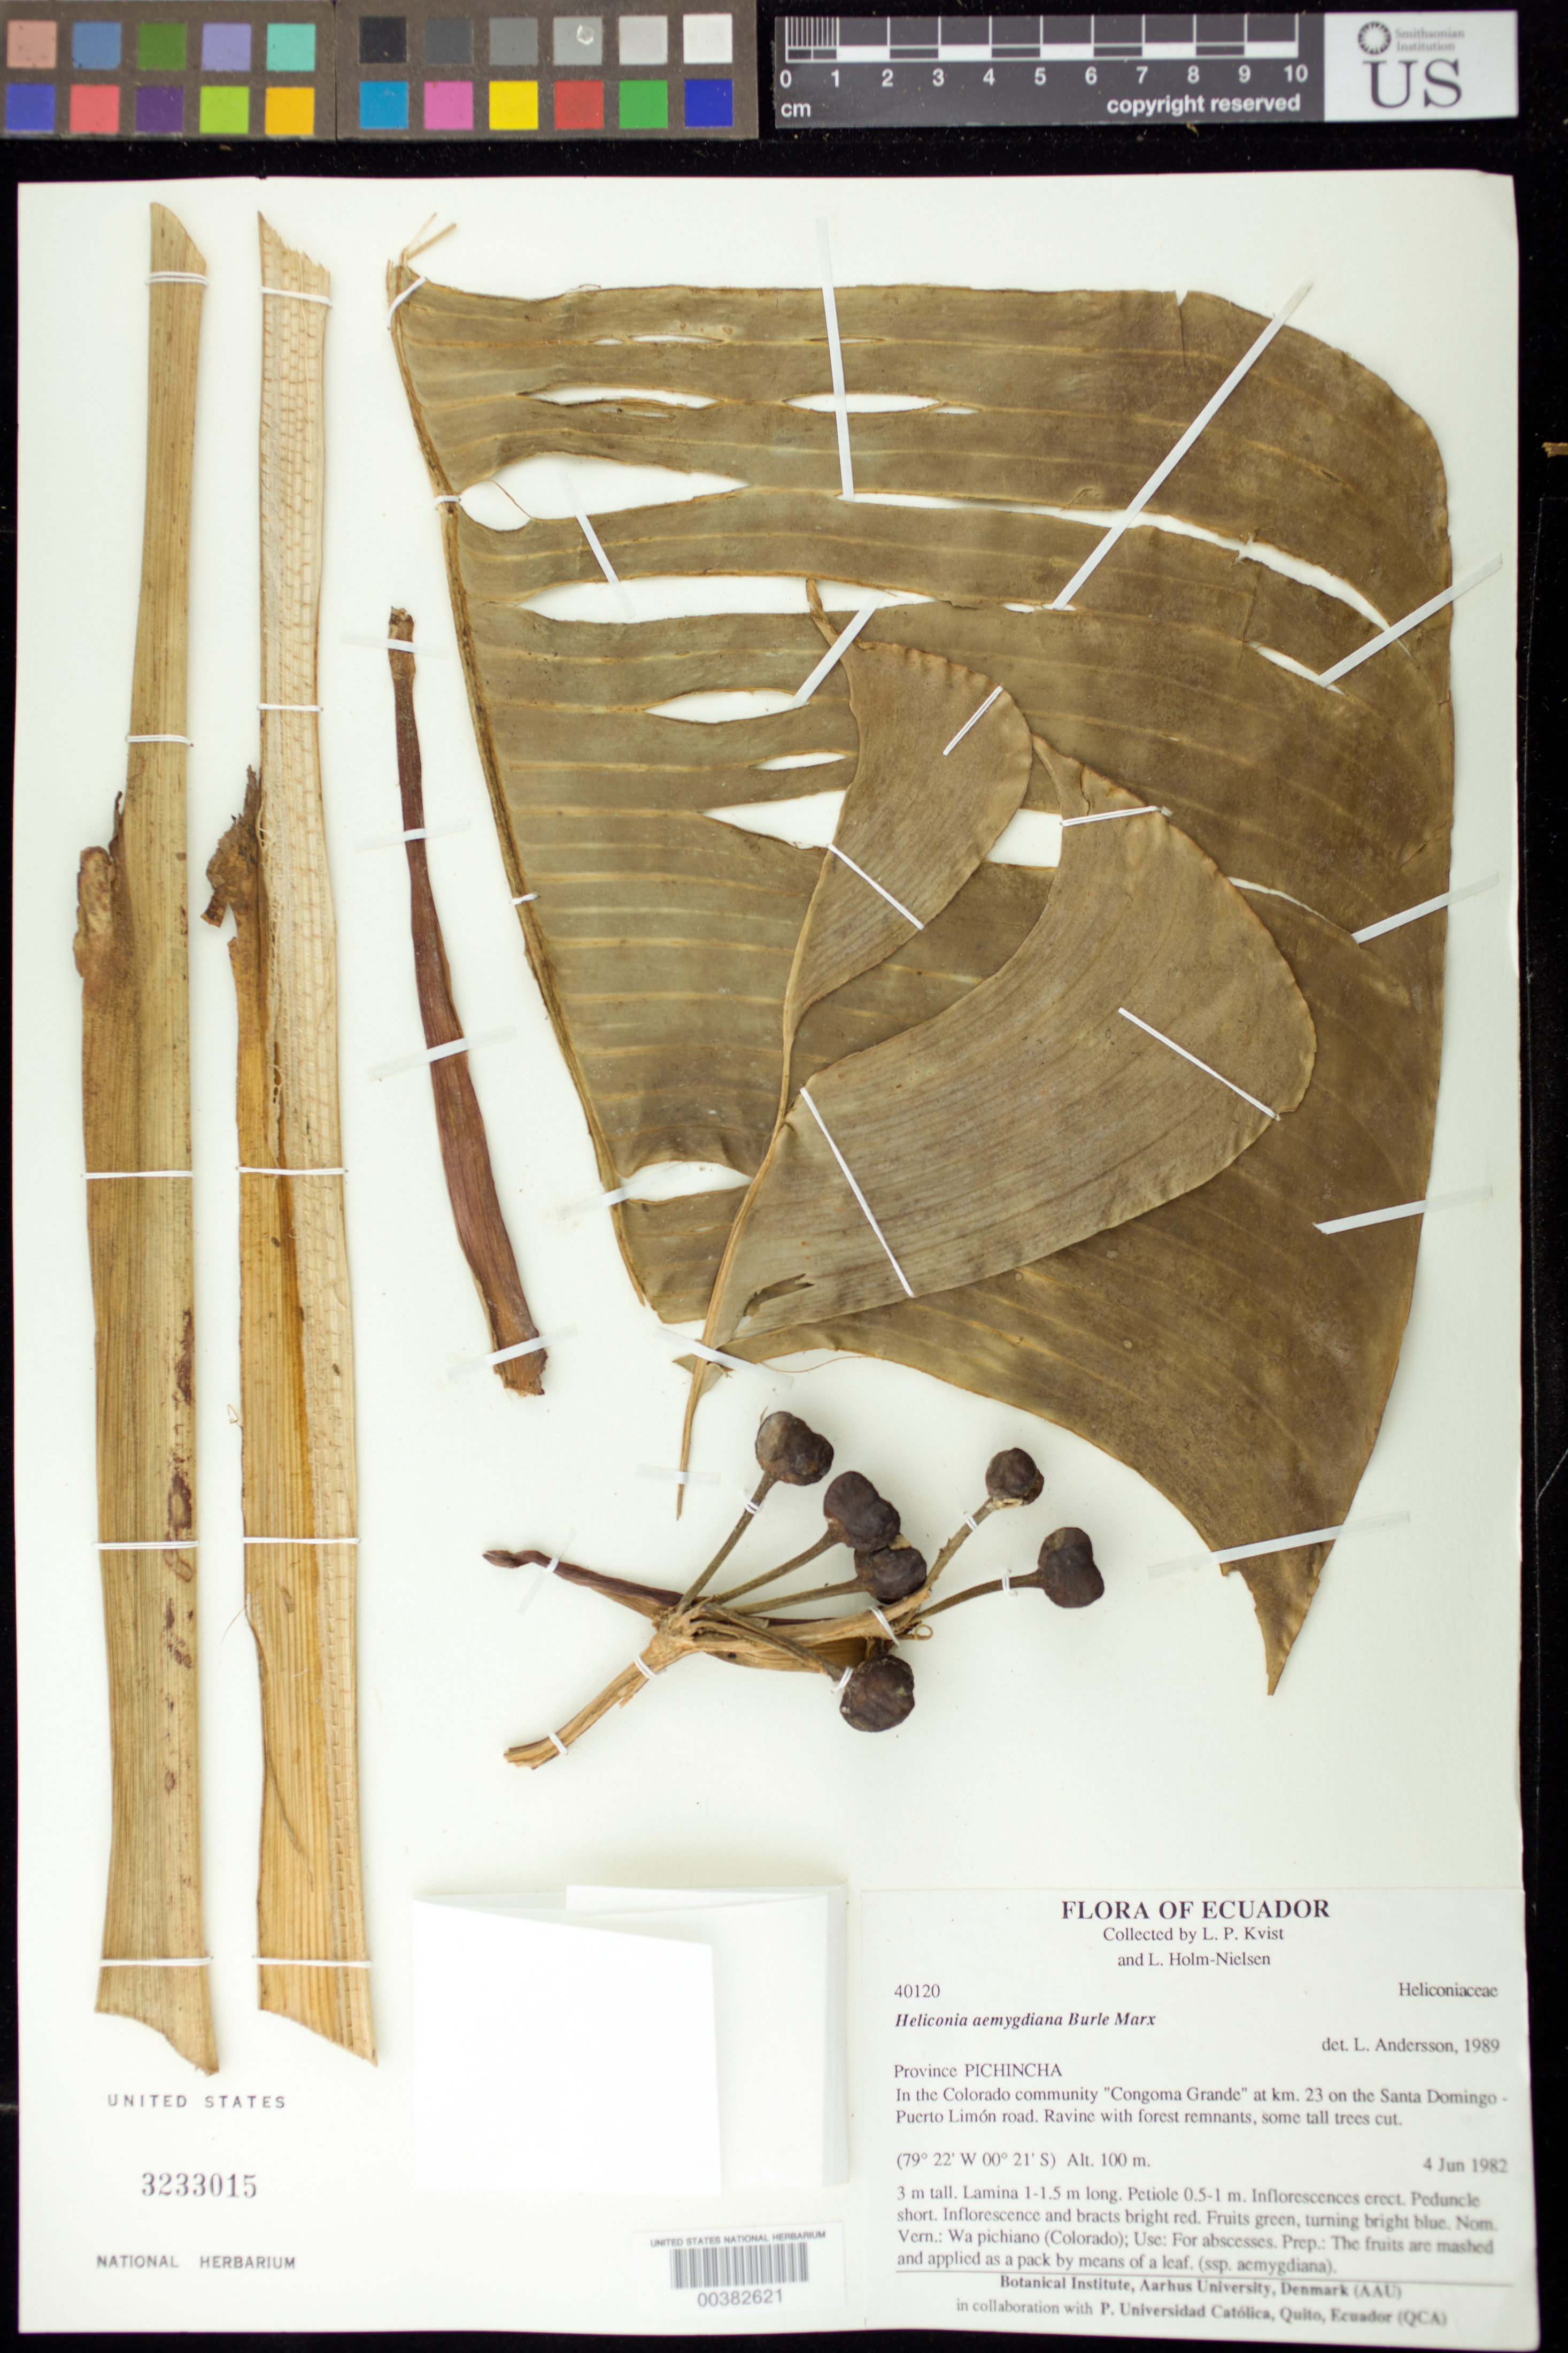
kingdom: Plantae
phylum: Tracheophyta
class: Liliopsida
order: Zingiberales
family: Heliconiaceae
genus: Heliconia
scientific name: Heliconia aemygdiana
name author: Burle-Marx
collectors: L. P. Kvist & L. B. Holm-Nielsen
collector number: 40120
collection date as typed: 04 Jun 1982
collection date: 1982-06-04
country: Ecuador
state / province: Pichincha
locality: In the Colorado community "congoma Grande" at km 23 on the santa domingo-Puerto Limon road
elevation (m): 100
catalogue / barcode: US 3233015